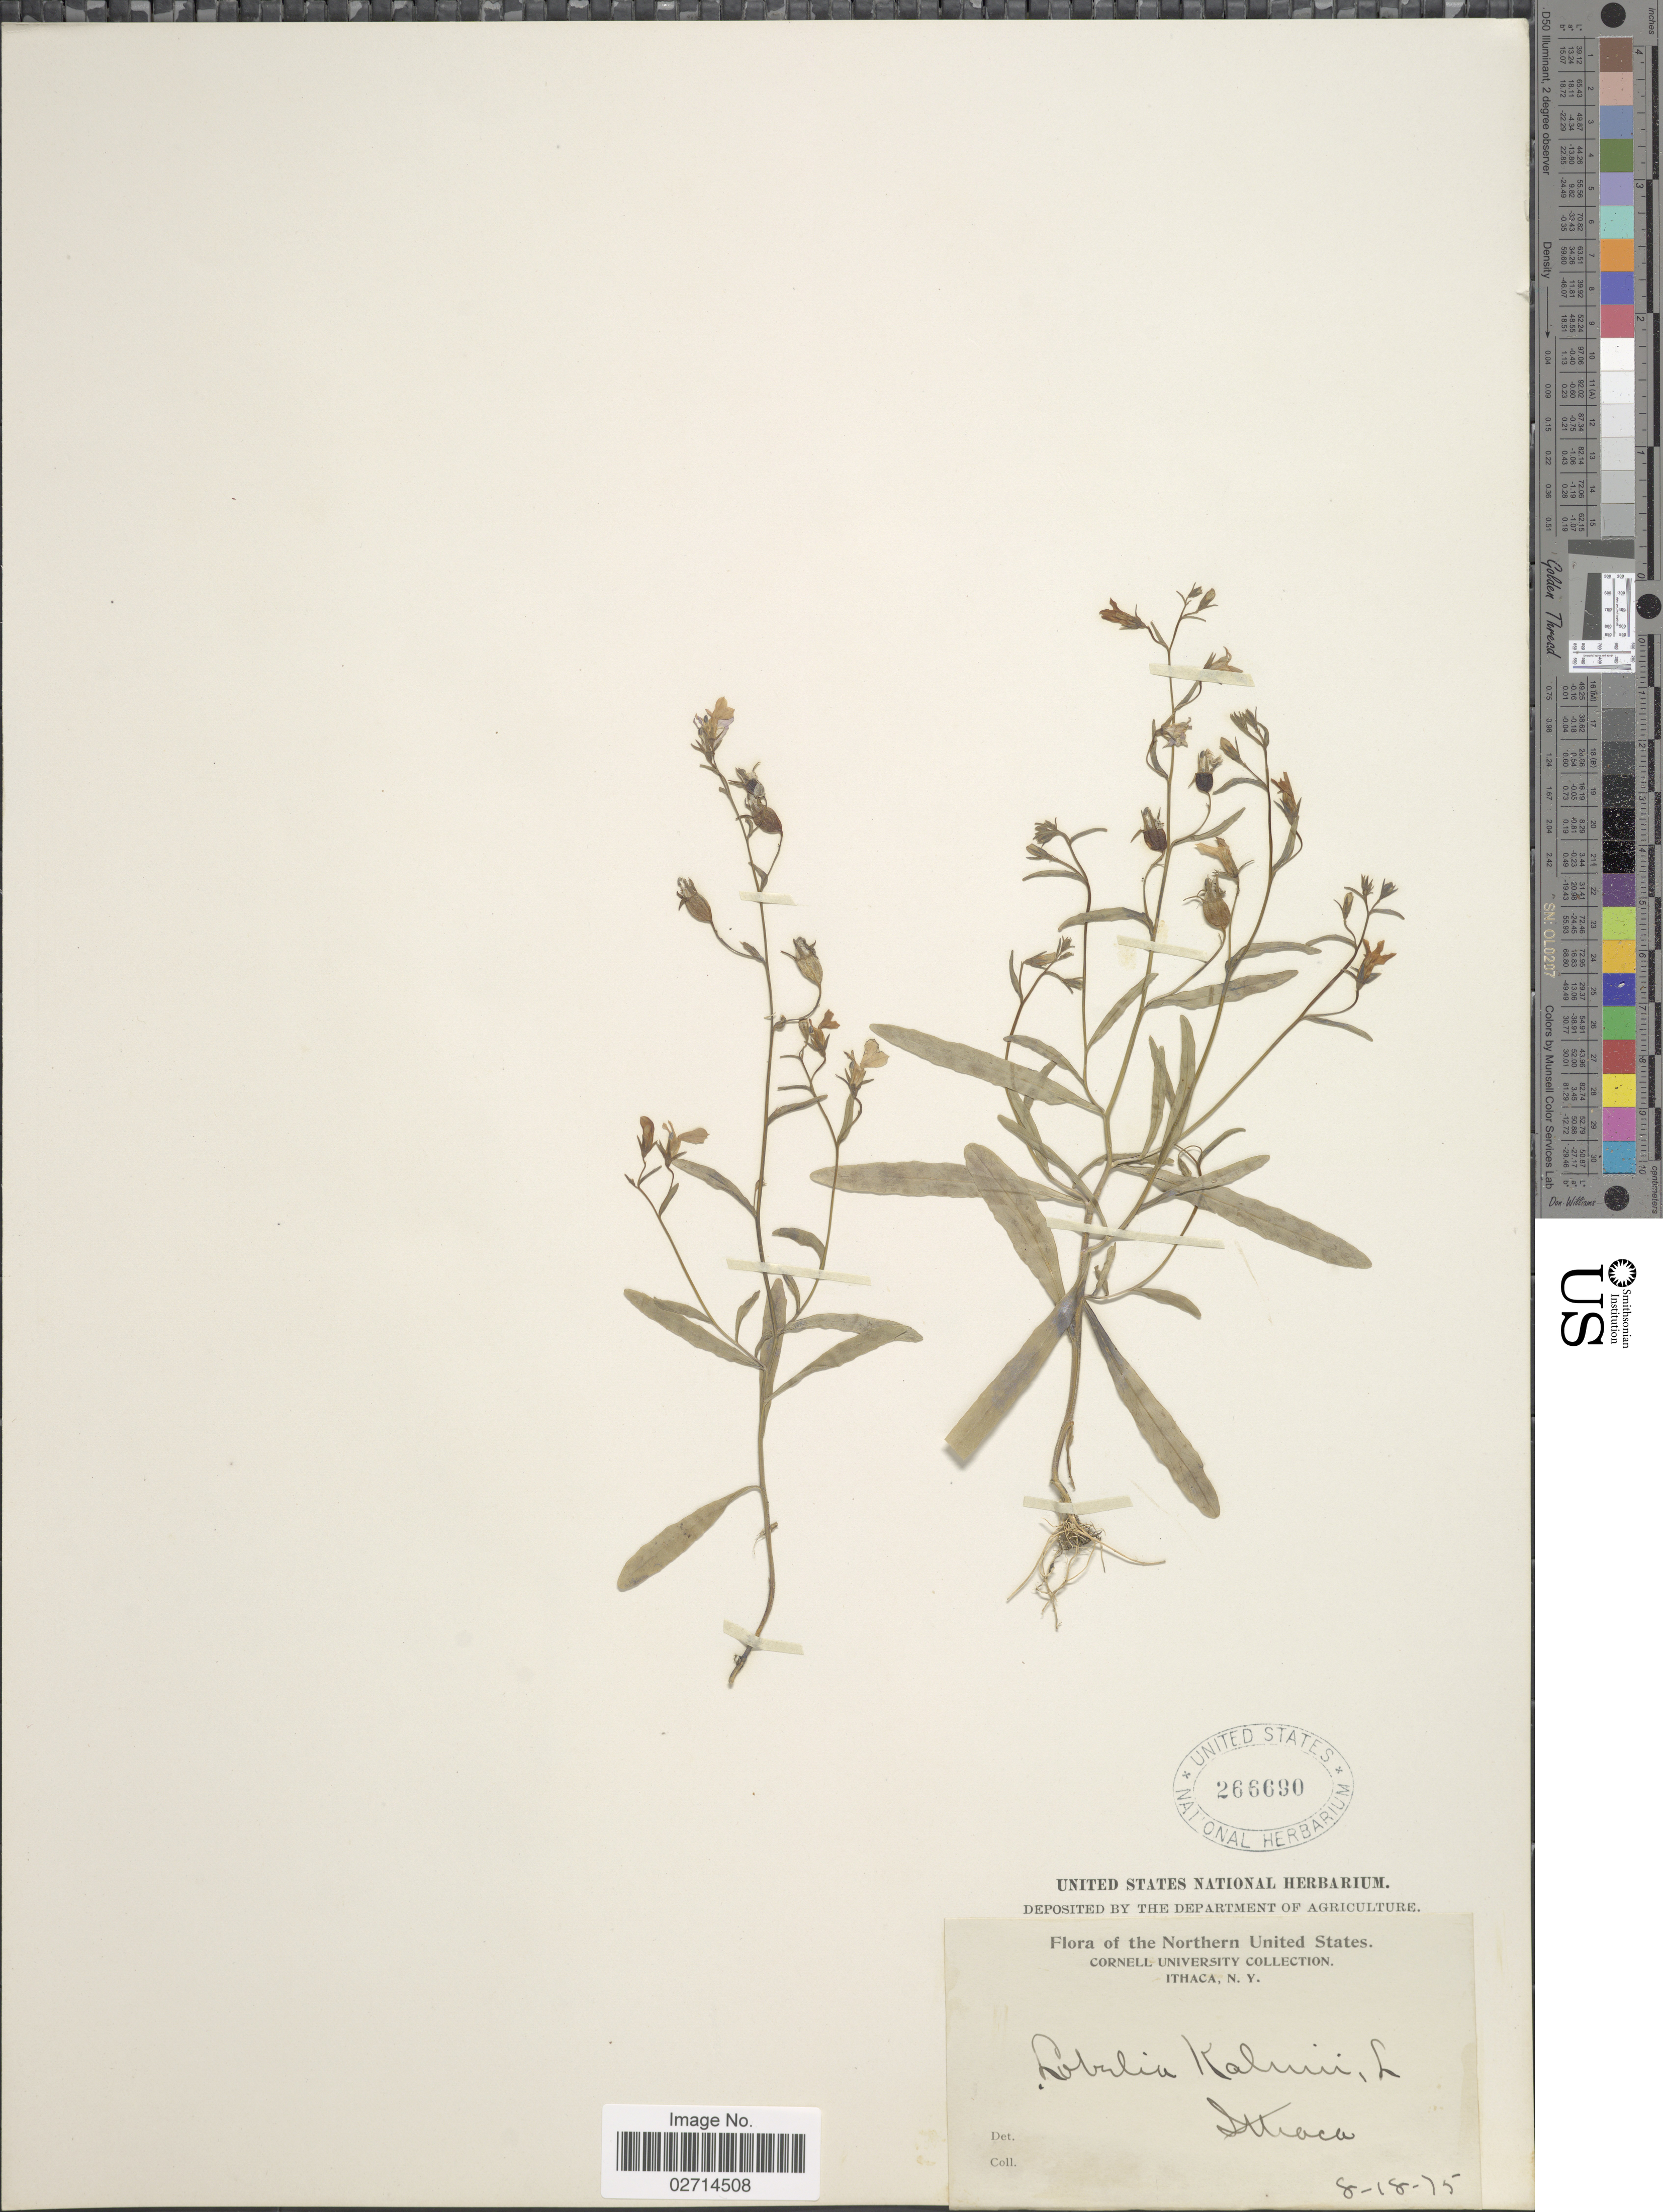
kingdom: Plantae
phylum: Tracheophyta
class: Magnoliopsida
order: Asterales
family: Campanulaceae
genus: Lobelia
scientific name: Lobelia kalmii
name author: L.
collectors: Cornell University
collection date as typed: Transcribed d/m/y: 18/8/75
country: United States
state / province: New York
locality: Ithaca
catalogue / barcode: US 266690